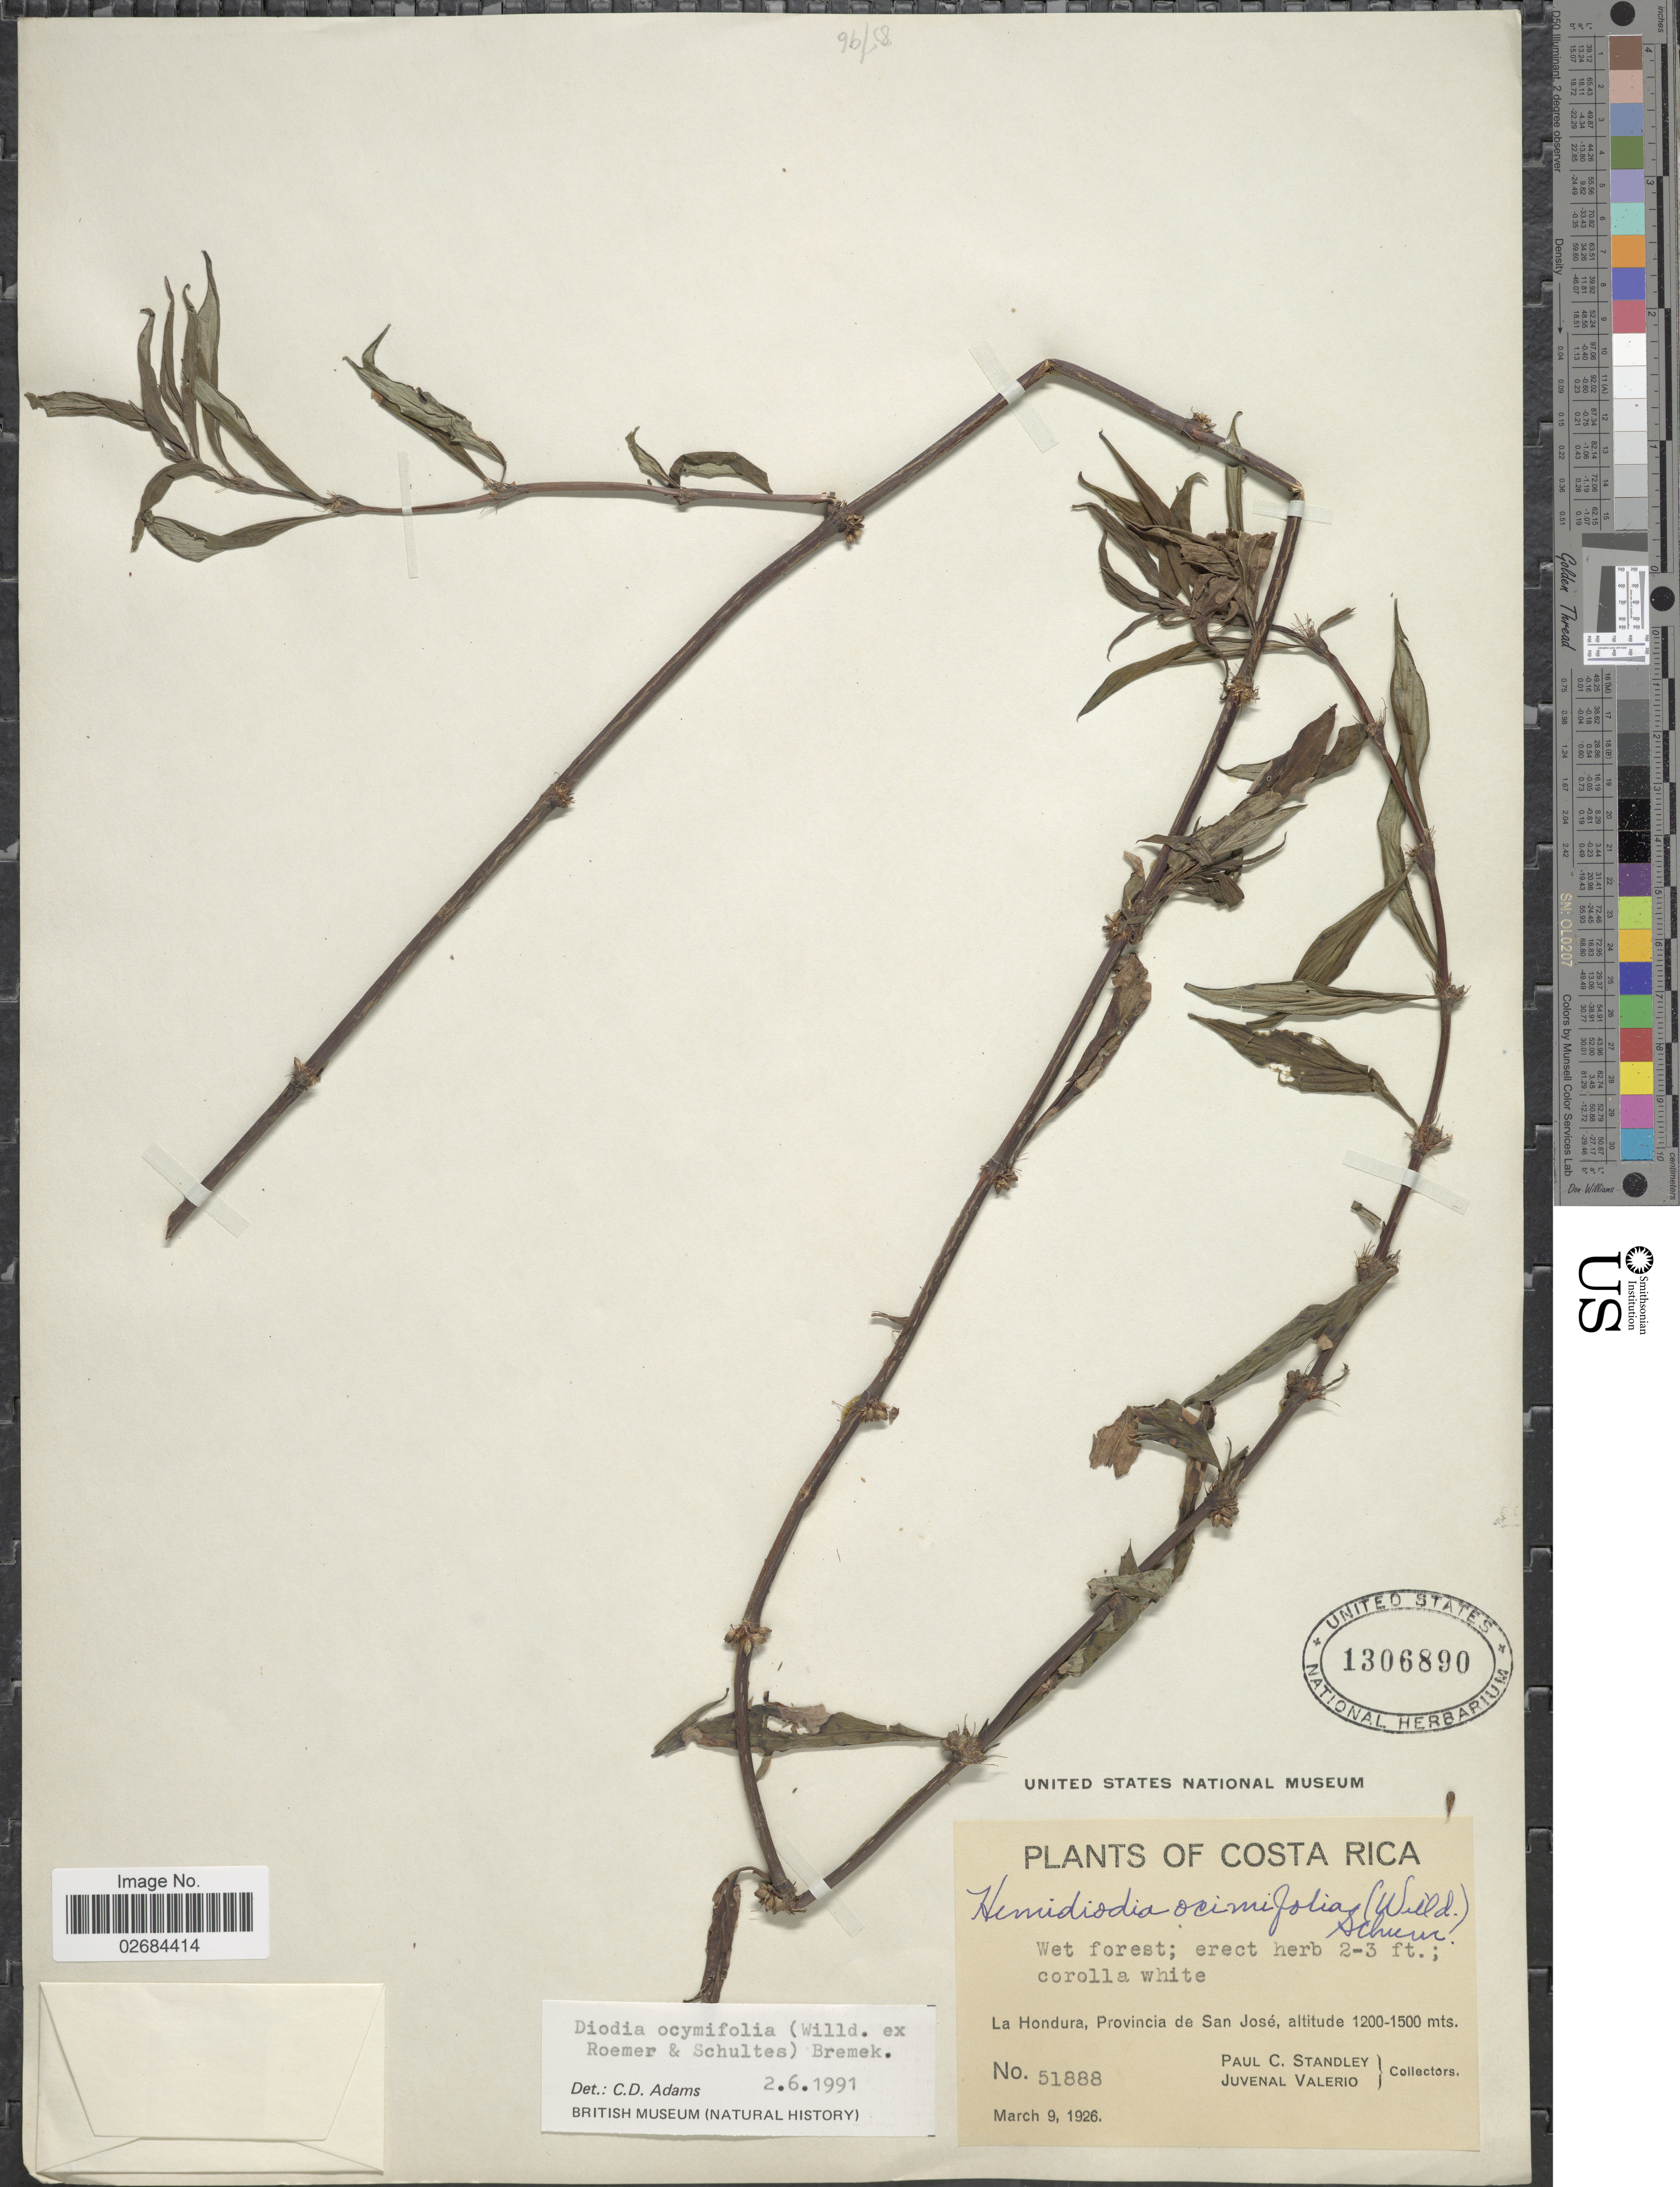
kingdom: Plantae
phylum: Tracheophyta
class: Magnoliopsida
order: Gentianales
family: Rubiaceae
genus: Diodia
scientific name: Diodia ocymifolia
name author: (Willd. ex Roem. & Schult.) Bremek.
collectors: P. C. Standley & J. Valerio R.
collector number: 51888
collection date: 1926-03-09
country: Costa Rica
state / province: San José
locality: La Hondura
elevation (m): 1200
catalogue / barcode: US 1306890